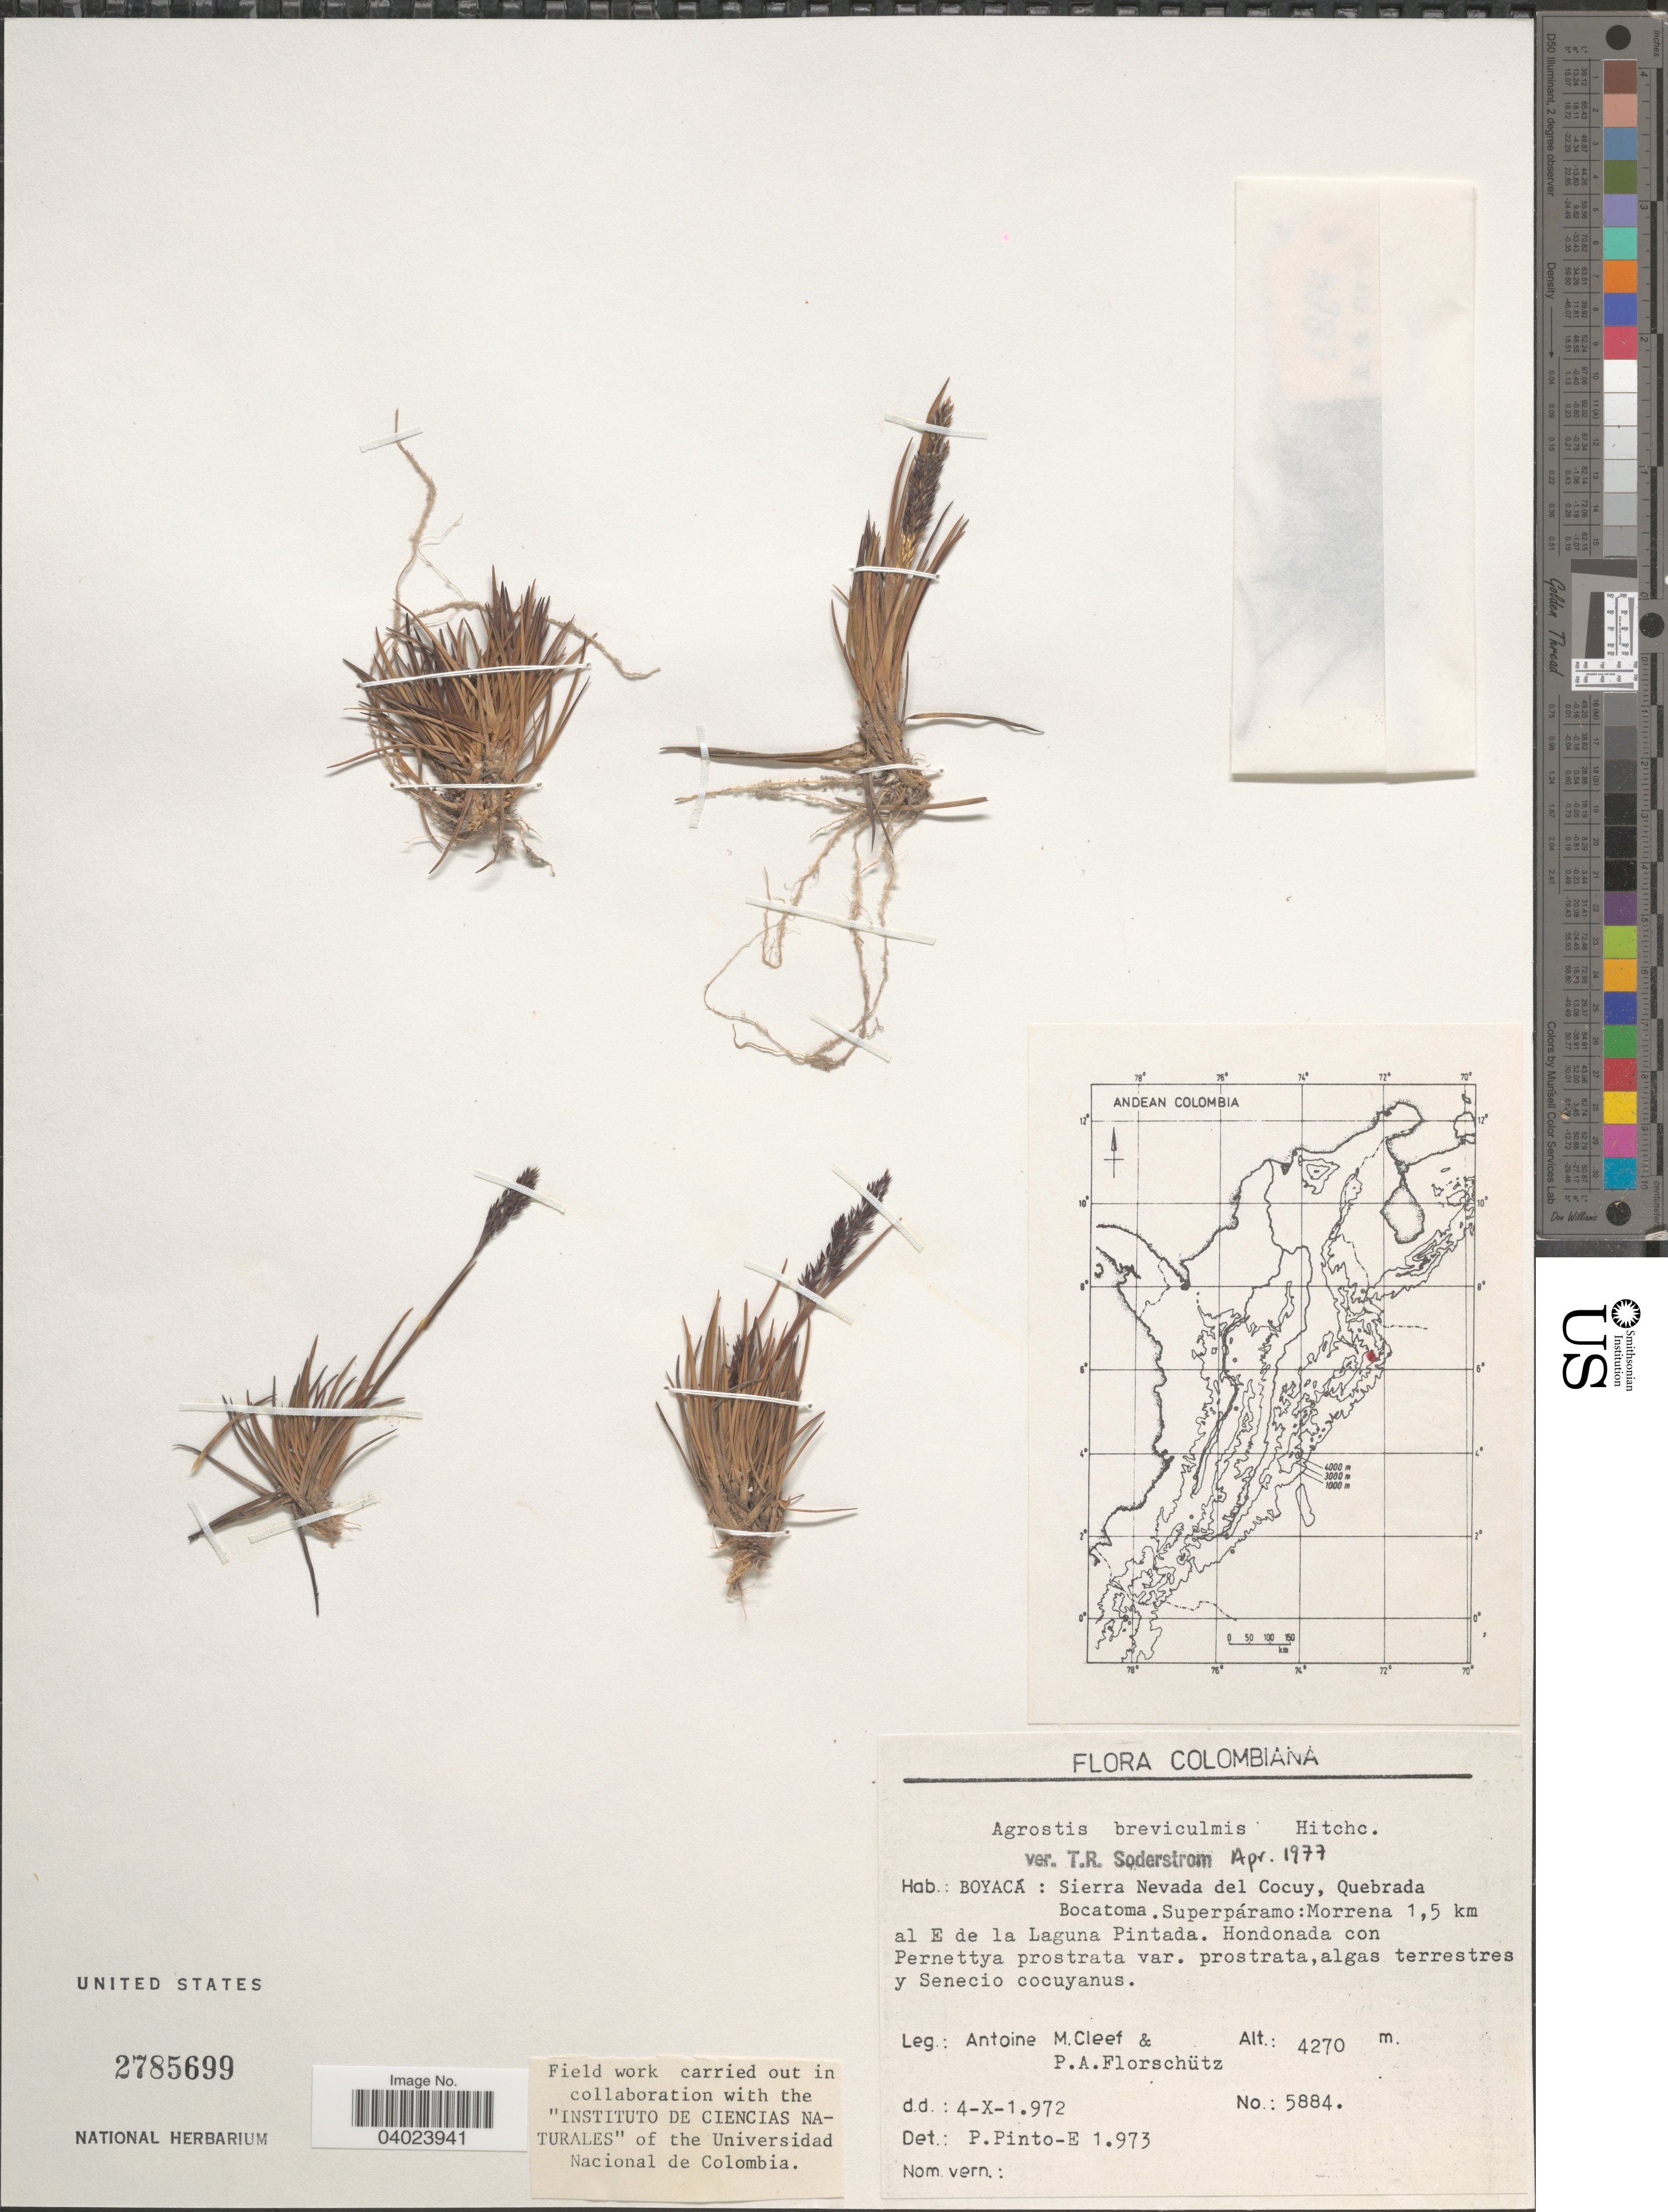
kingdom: Plantae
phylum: Tracheophyta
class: Liliopsida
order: Poales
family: Poaceae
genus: Agrostis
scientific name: Agrostis breviculmis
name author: Hitchc.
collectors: A. M. Cleef & P. Florschütz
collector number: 5884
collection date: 1972-10-04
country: Colombia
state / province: Boyacá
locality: Sierra Nevada del Cocuy, Quebrada Bocatoma, Superpáramo: Morreno 1,5 km al E de la Laguna Pintada.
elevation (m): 4270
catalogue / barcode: US 2785699